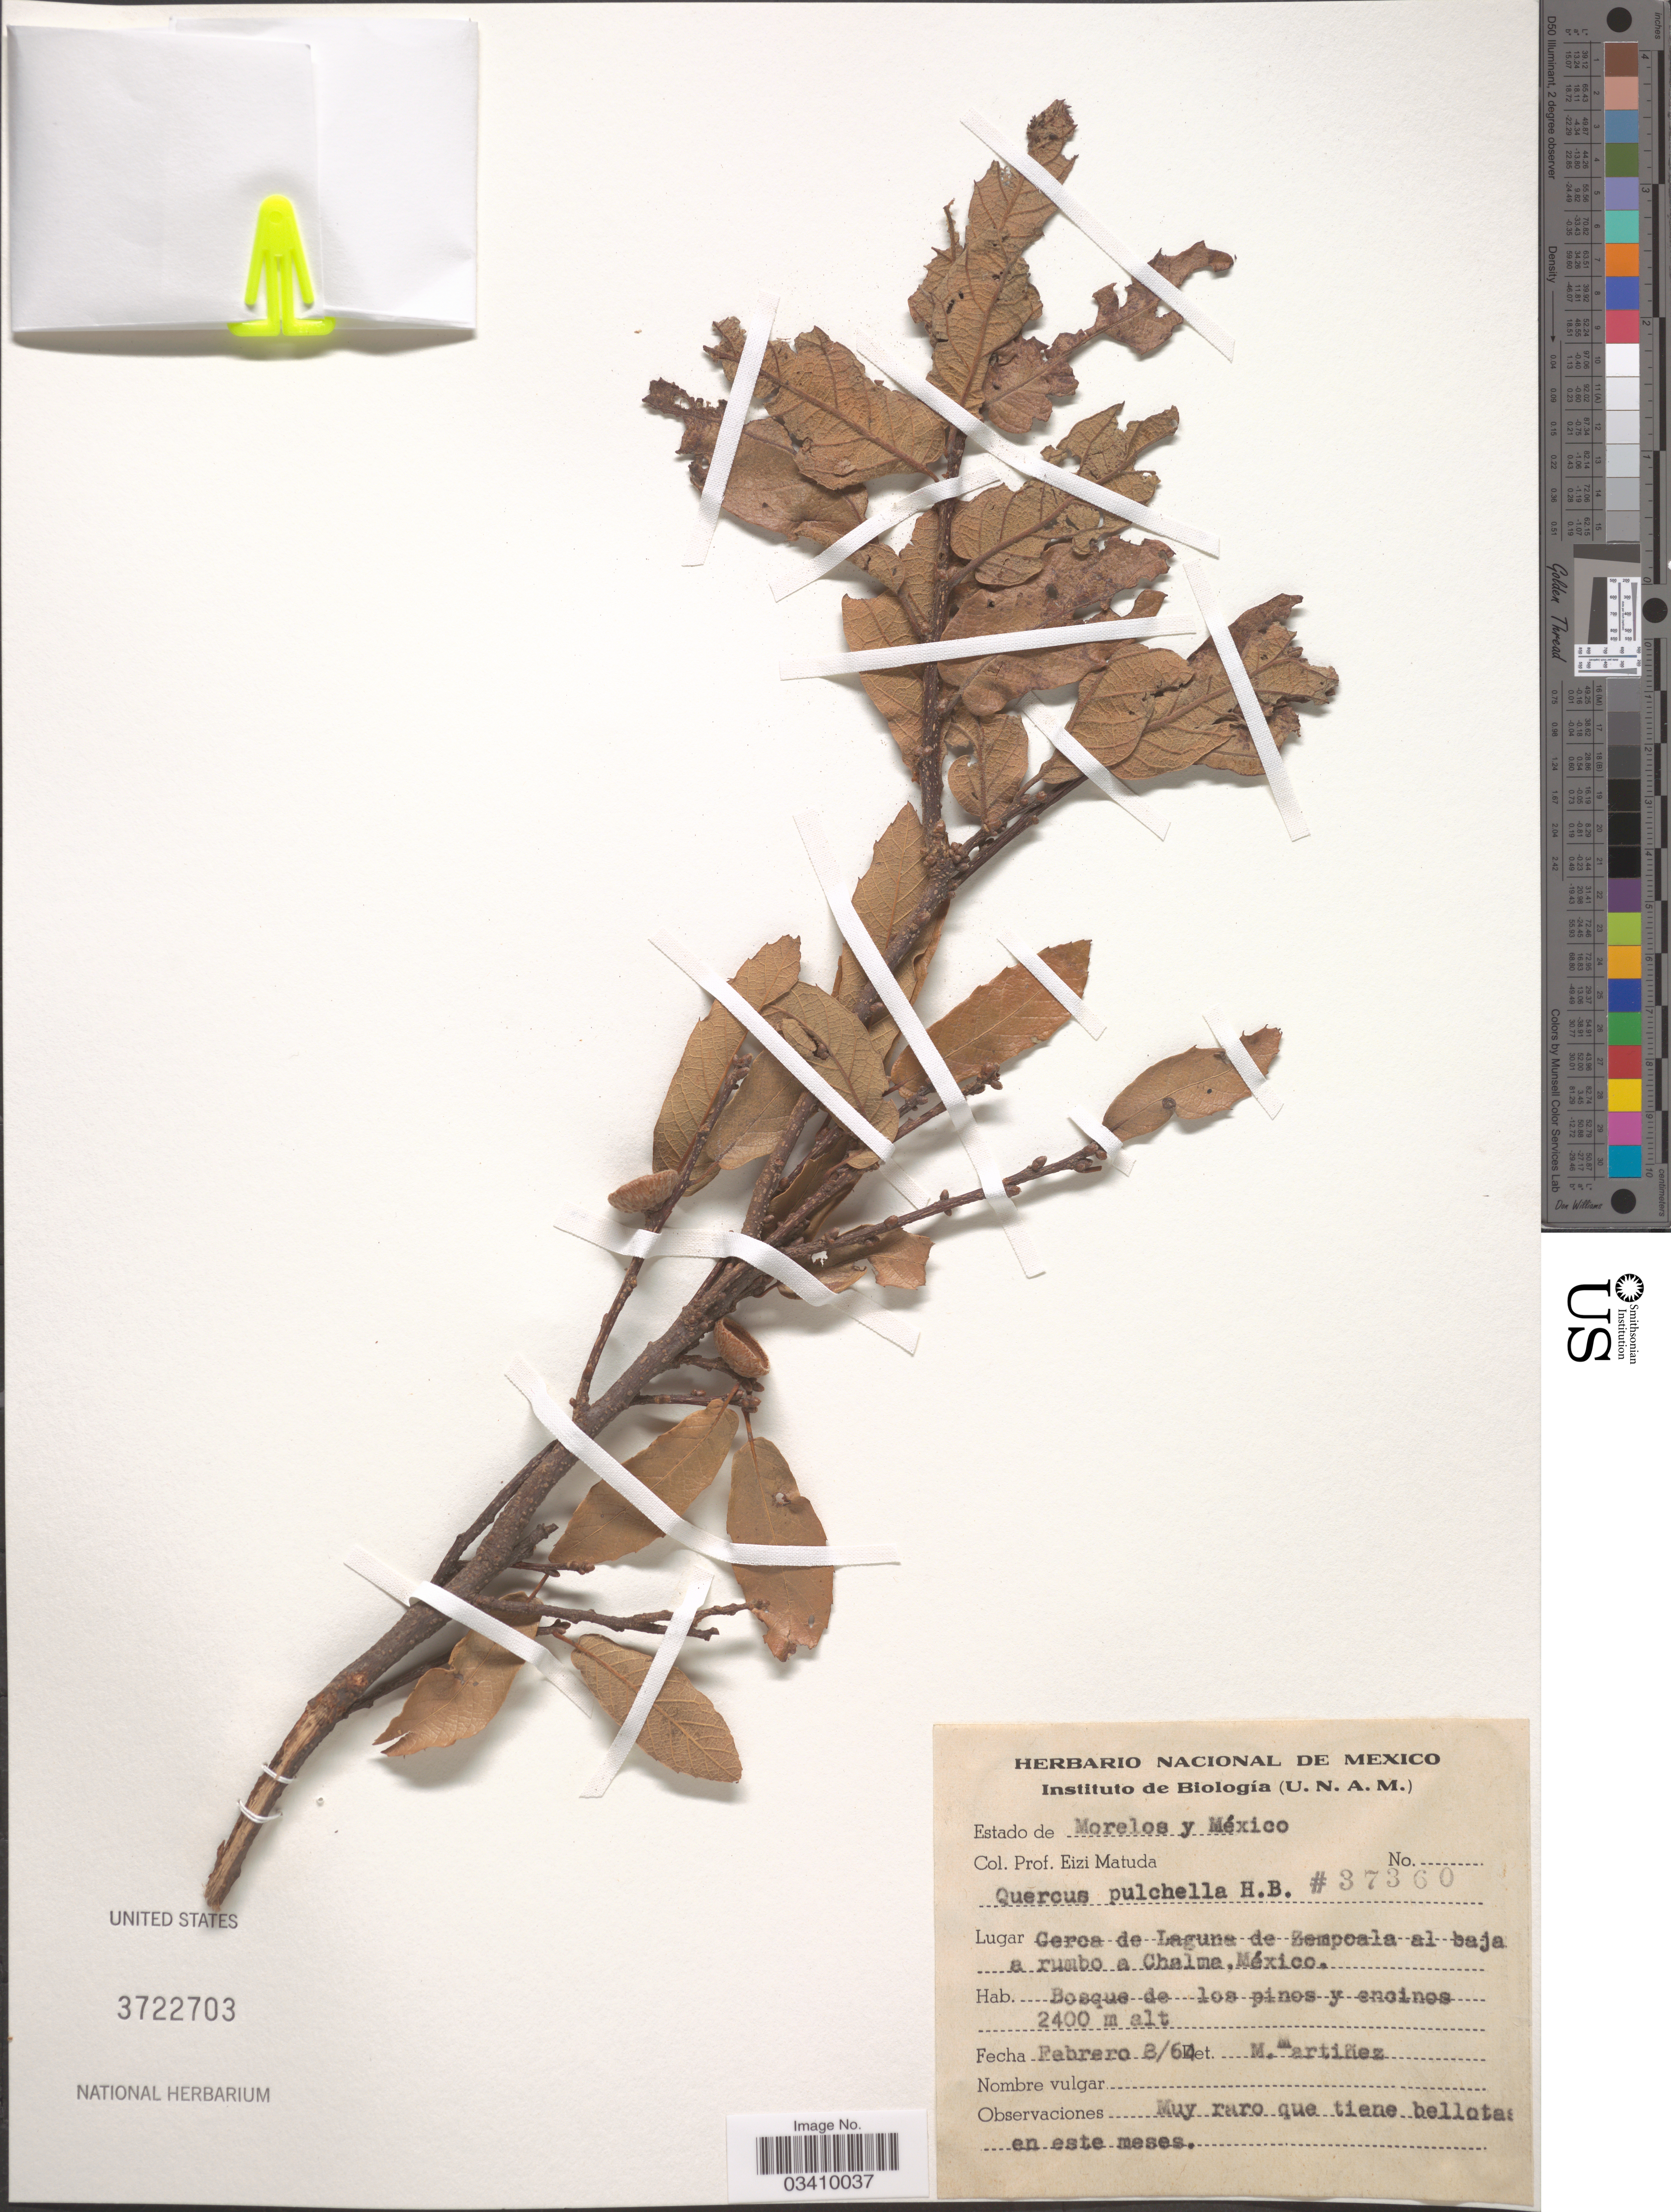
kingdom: Plantae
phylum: Tracheophyta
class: Magnoliopsida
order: Fagales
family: Fagaceae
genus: Quercus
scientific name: Quercus pulchella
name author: Humb. & Bonpl.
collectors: E. Matuda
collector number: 37360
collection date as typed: Transcribed d/m/y: 8/2/64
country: Mexico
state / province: México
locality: Cerca de Laguna de Zempoala al baja a rumbo a Chalme.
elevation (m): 2400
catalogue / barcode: US 3722703